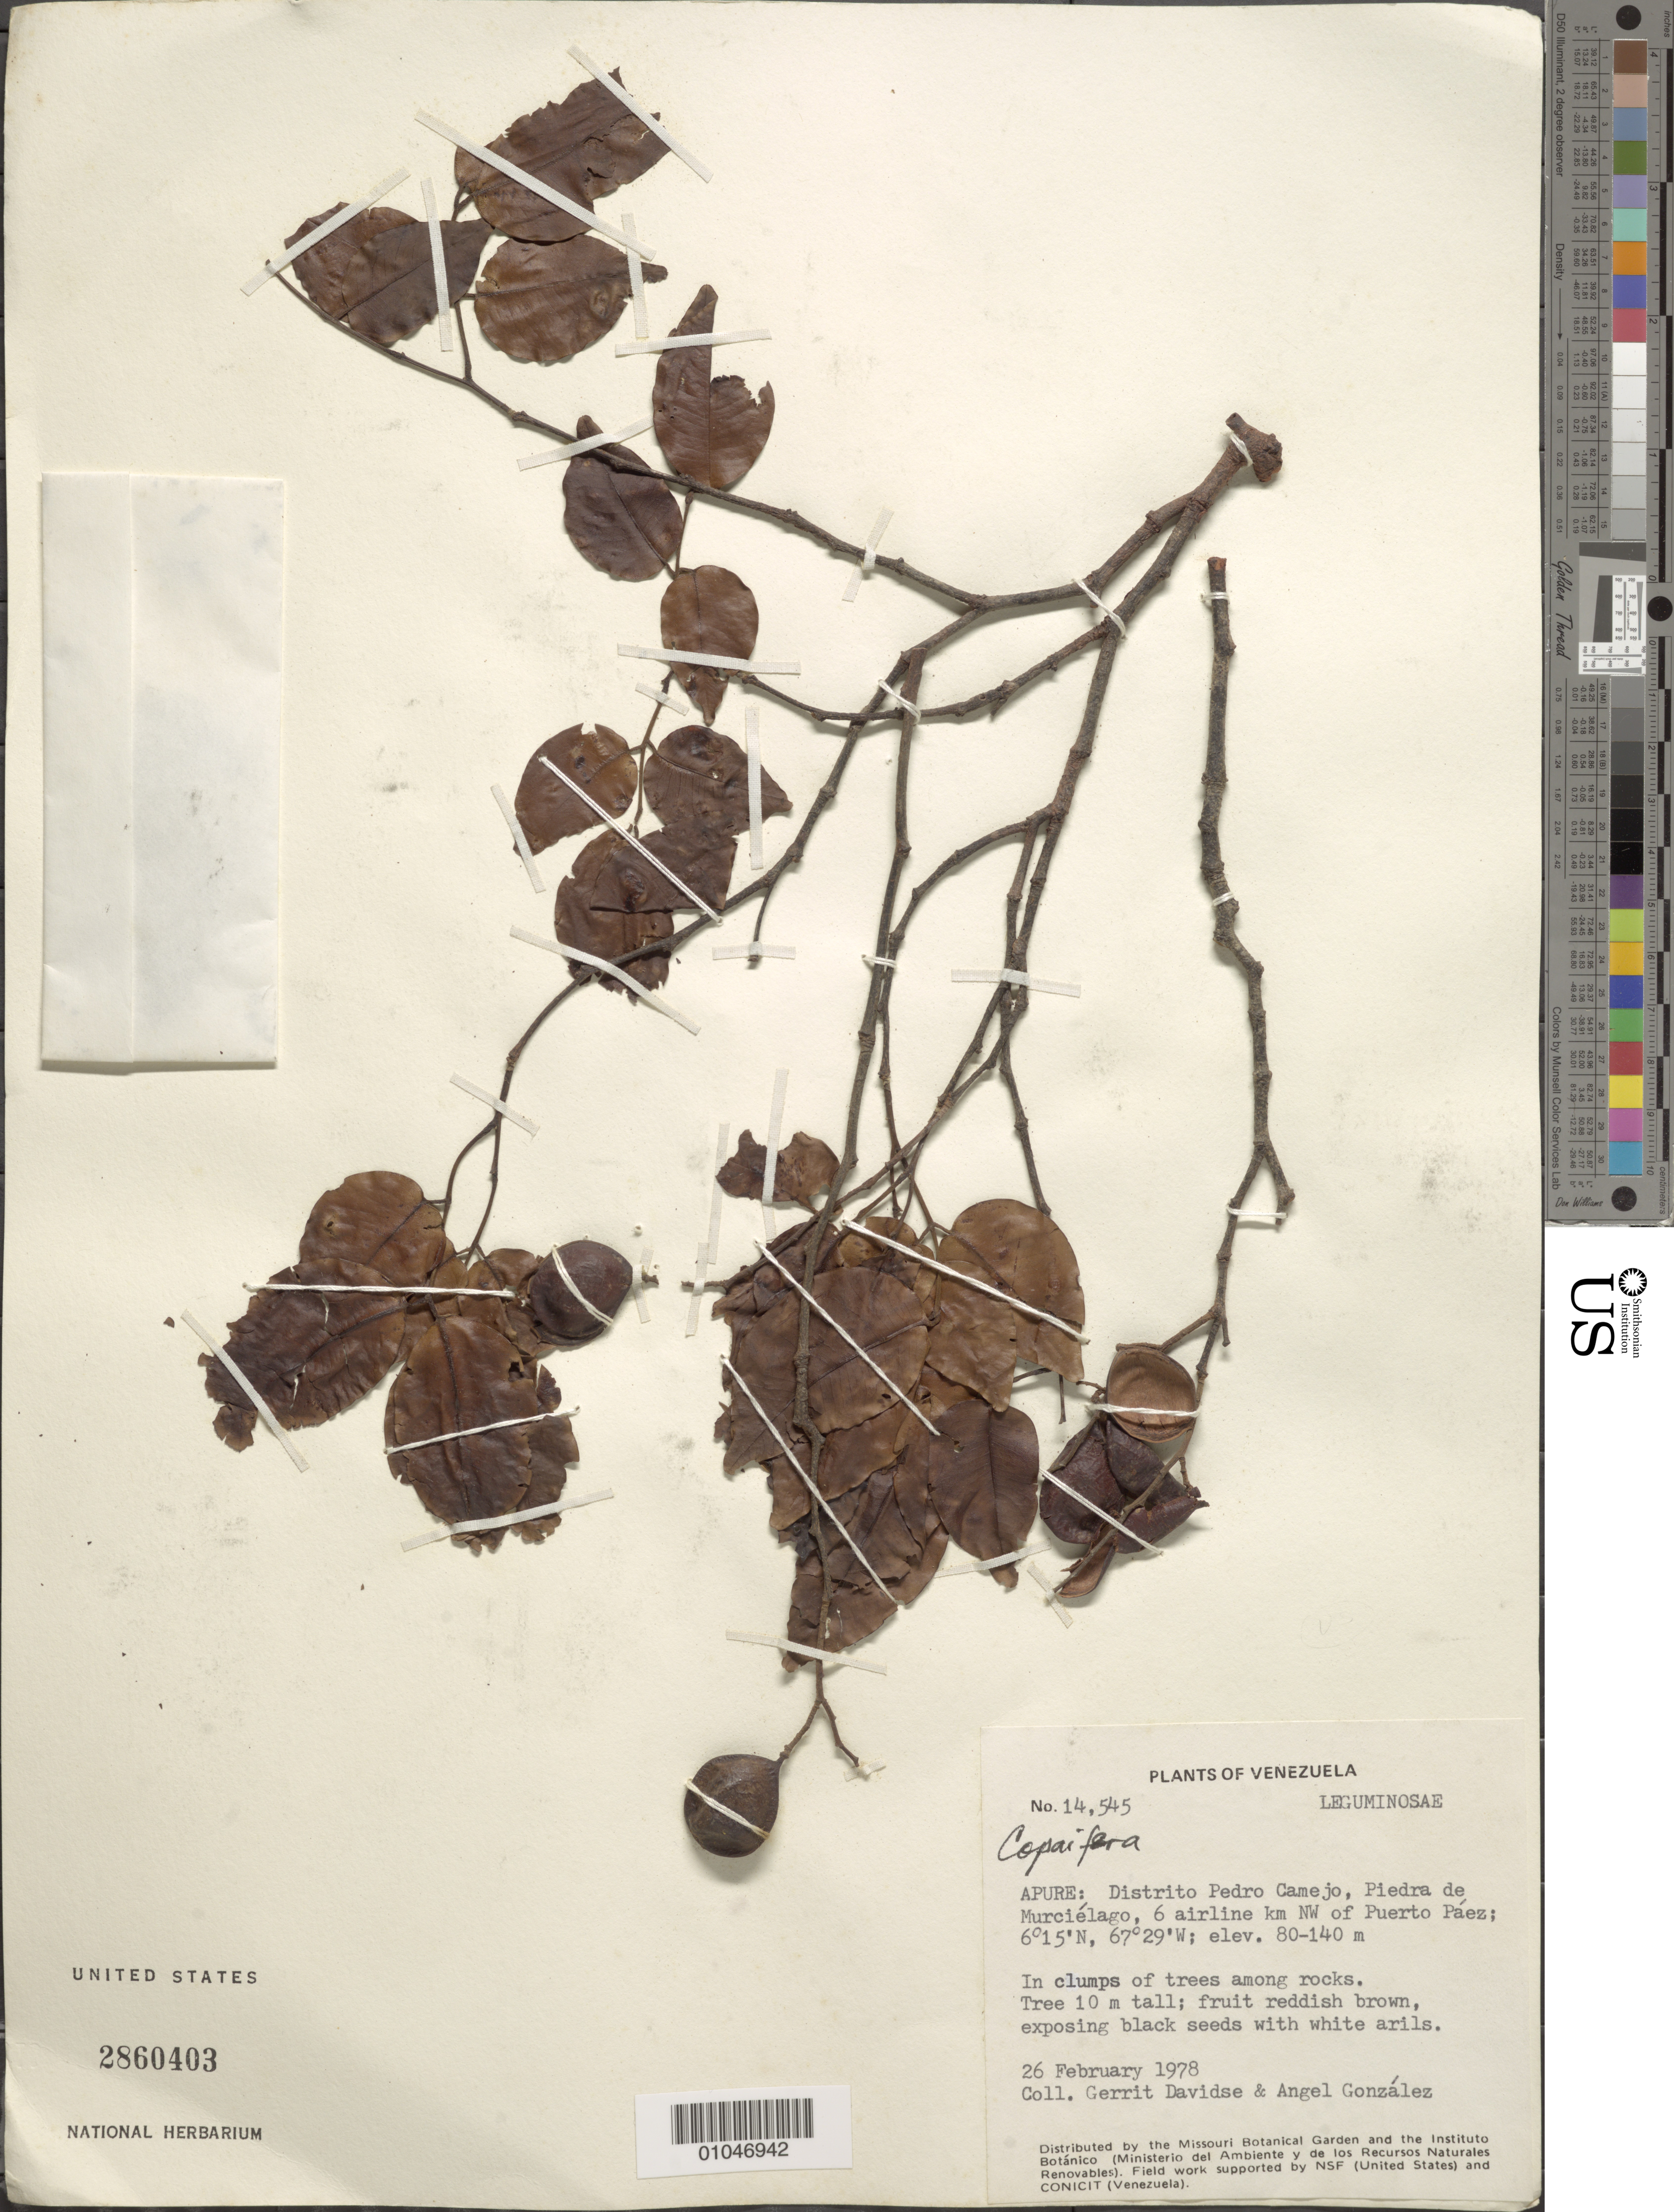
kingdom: Plantae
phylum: Tracheophyta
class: Magnoliopsida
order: Fabales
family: Fabaceae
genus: Copaifera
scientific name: Copaifera sp.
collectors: G. Davidse & A. C. González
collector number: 14545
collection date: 1978-02-26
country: Venezuela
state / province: Apure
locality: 6 airline km NW of Puerto Paez, Piedra de Murcielago, Distrito Pedro Camejo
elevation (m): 80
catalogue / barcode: US 2860403